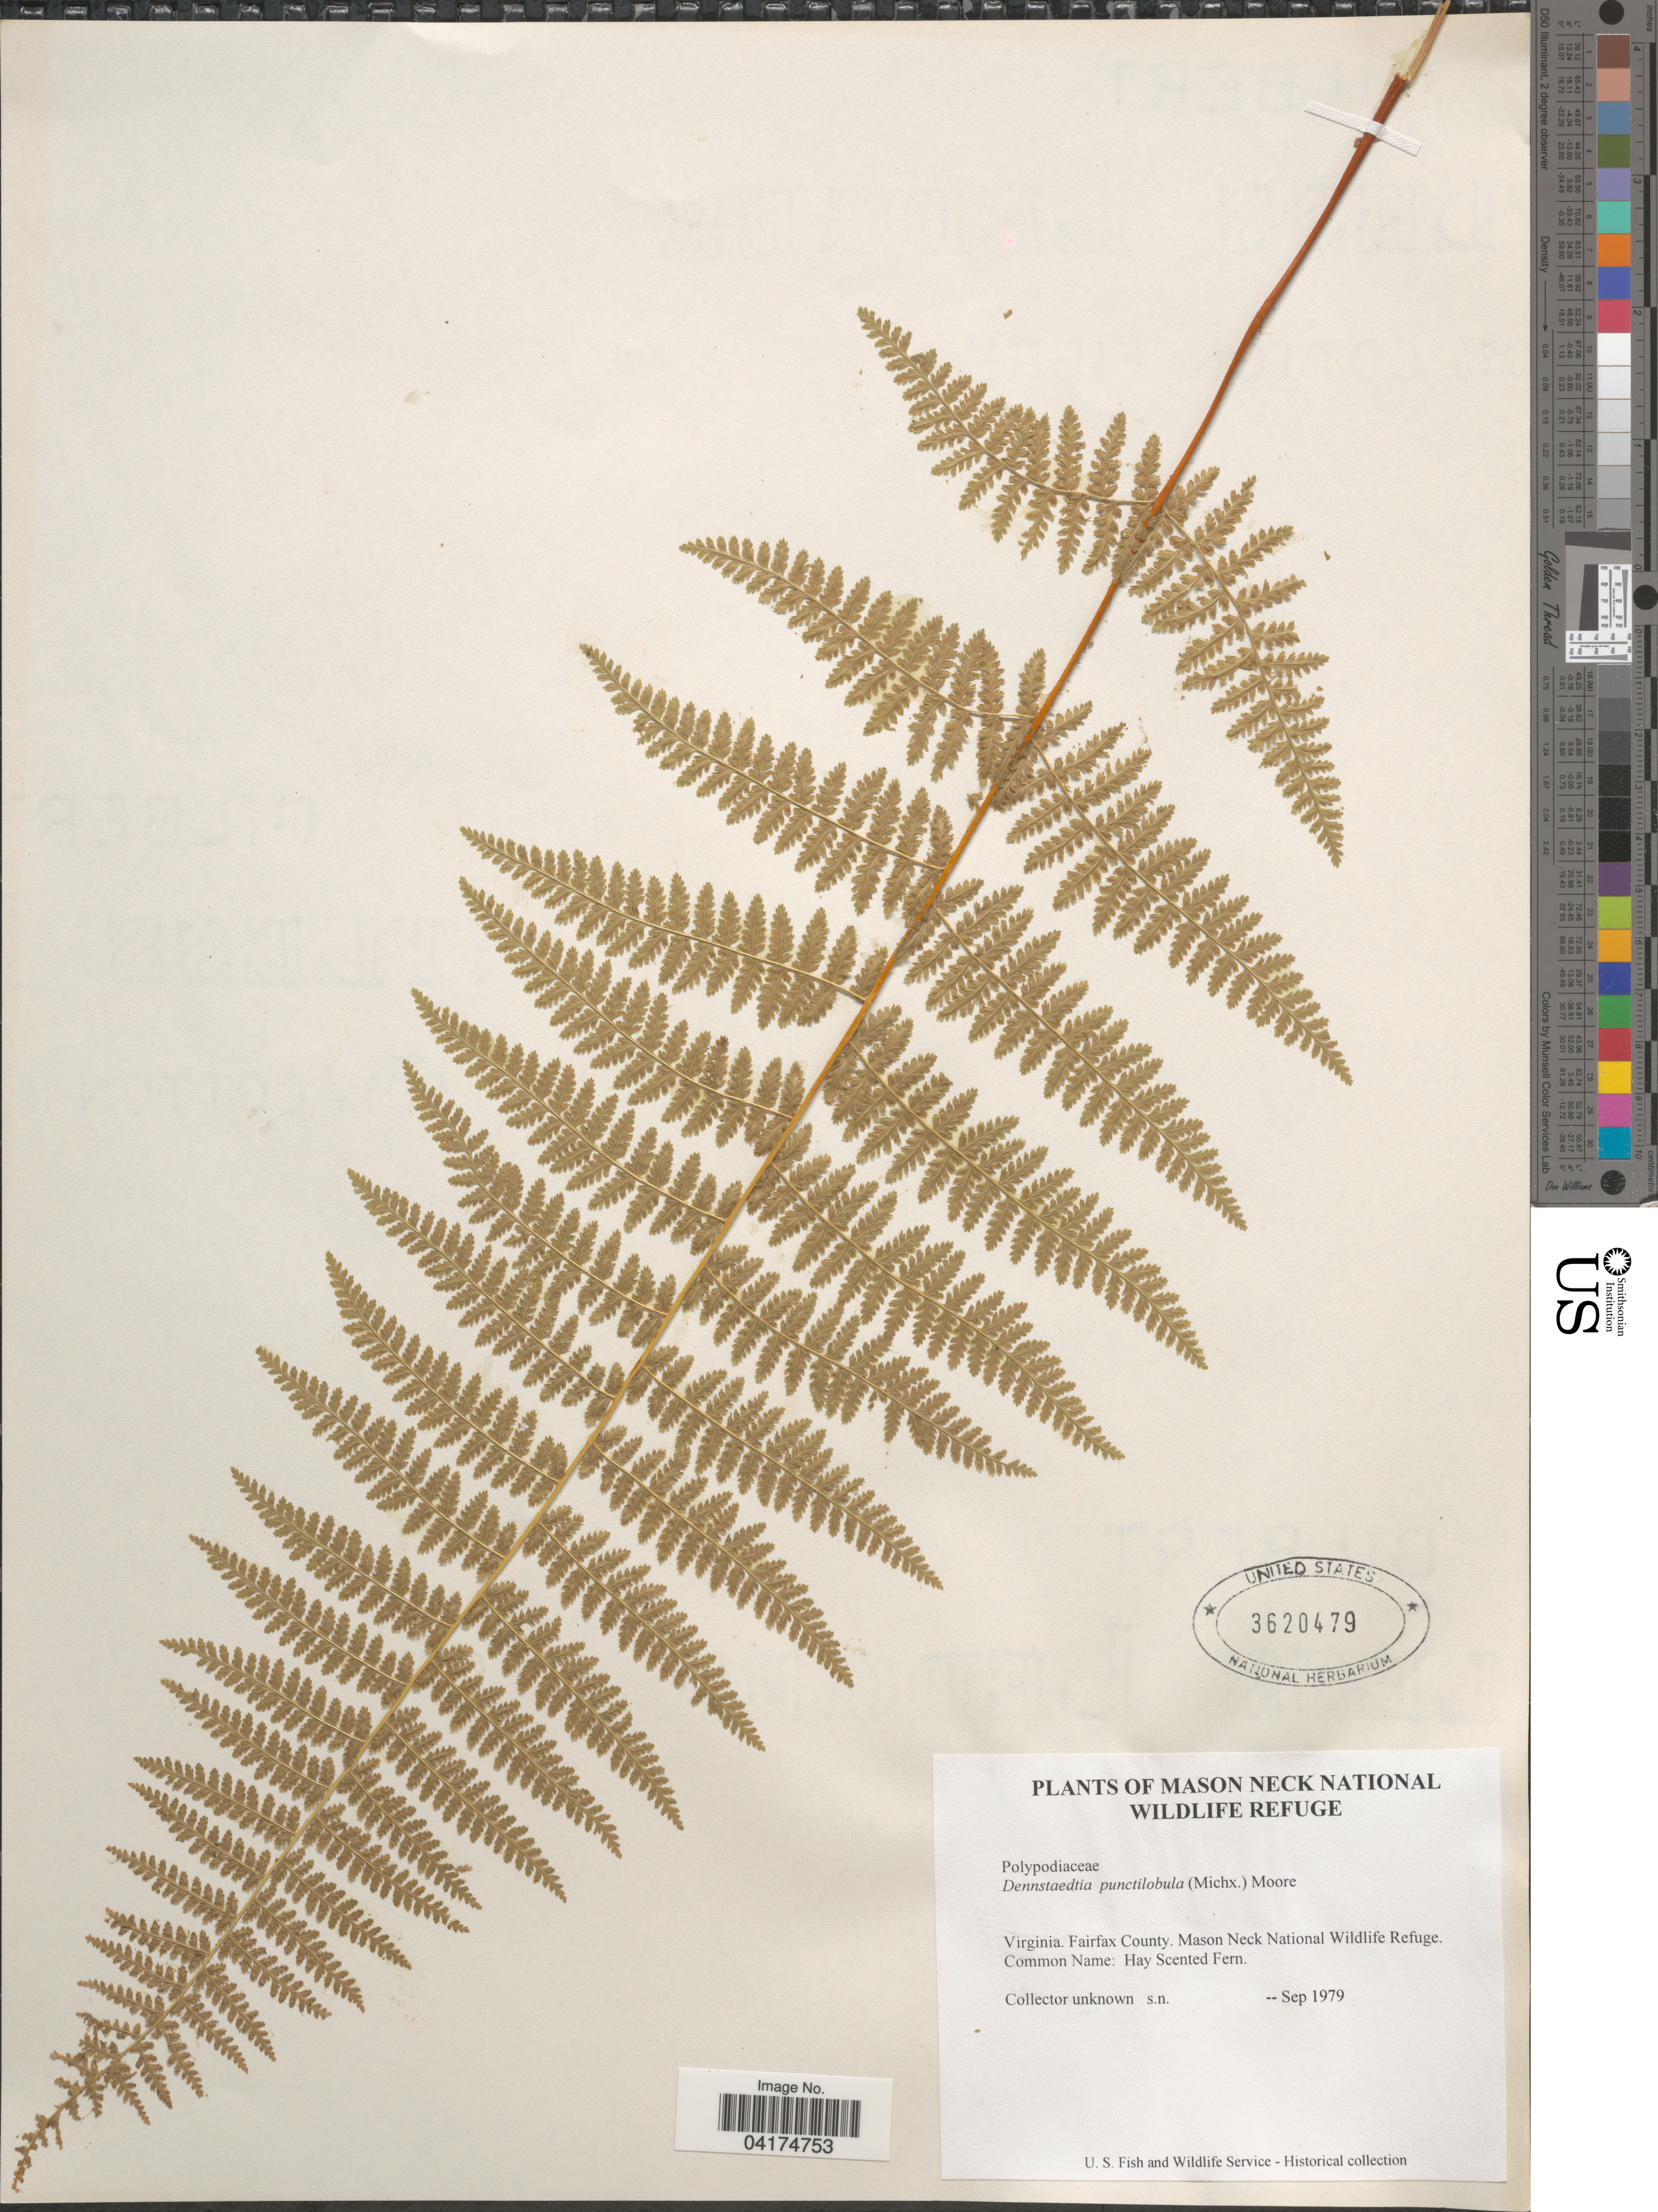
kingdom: Plantae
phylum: Tracheophyta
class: Polypodiopsida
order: Polypodiales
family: Dennstaedtiaceae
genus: Dennstaedtia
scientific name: Dennstaedtia punctilobula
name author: (Michx.) T. Moore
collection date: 1979-09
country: United States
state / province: Virginia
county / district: Fairfax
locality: Mason Neck National Wildlife Refuge. Fairfax County. Mason Neck National Wildlife Refuge.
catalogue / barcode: US 3620479